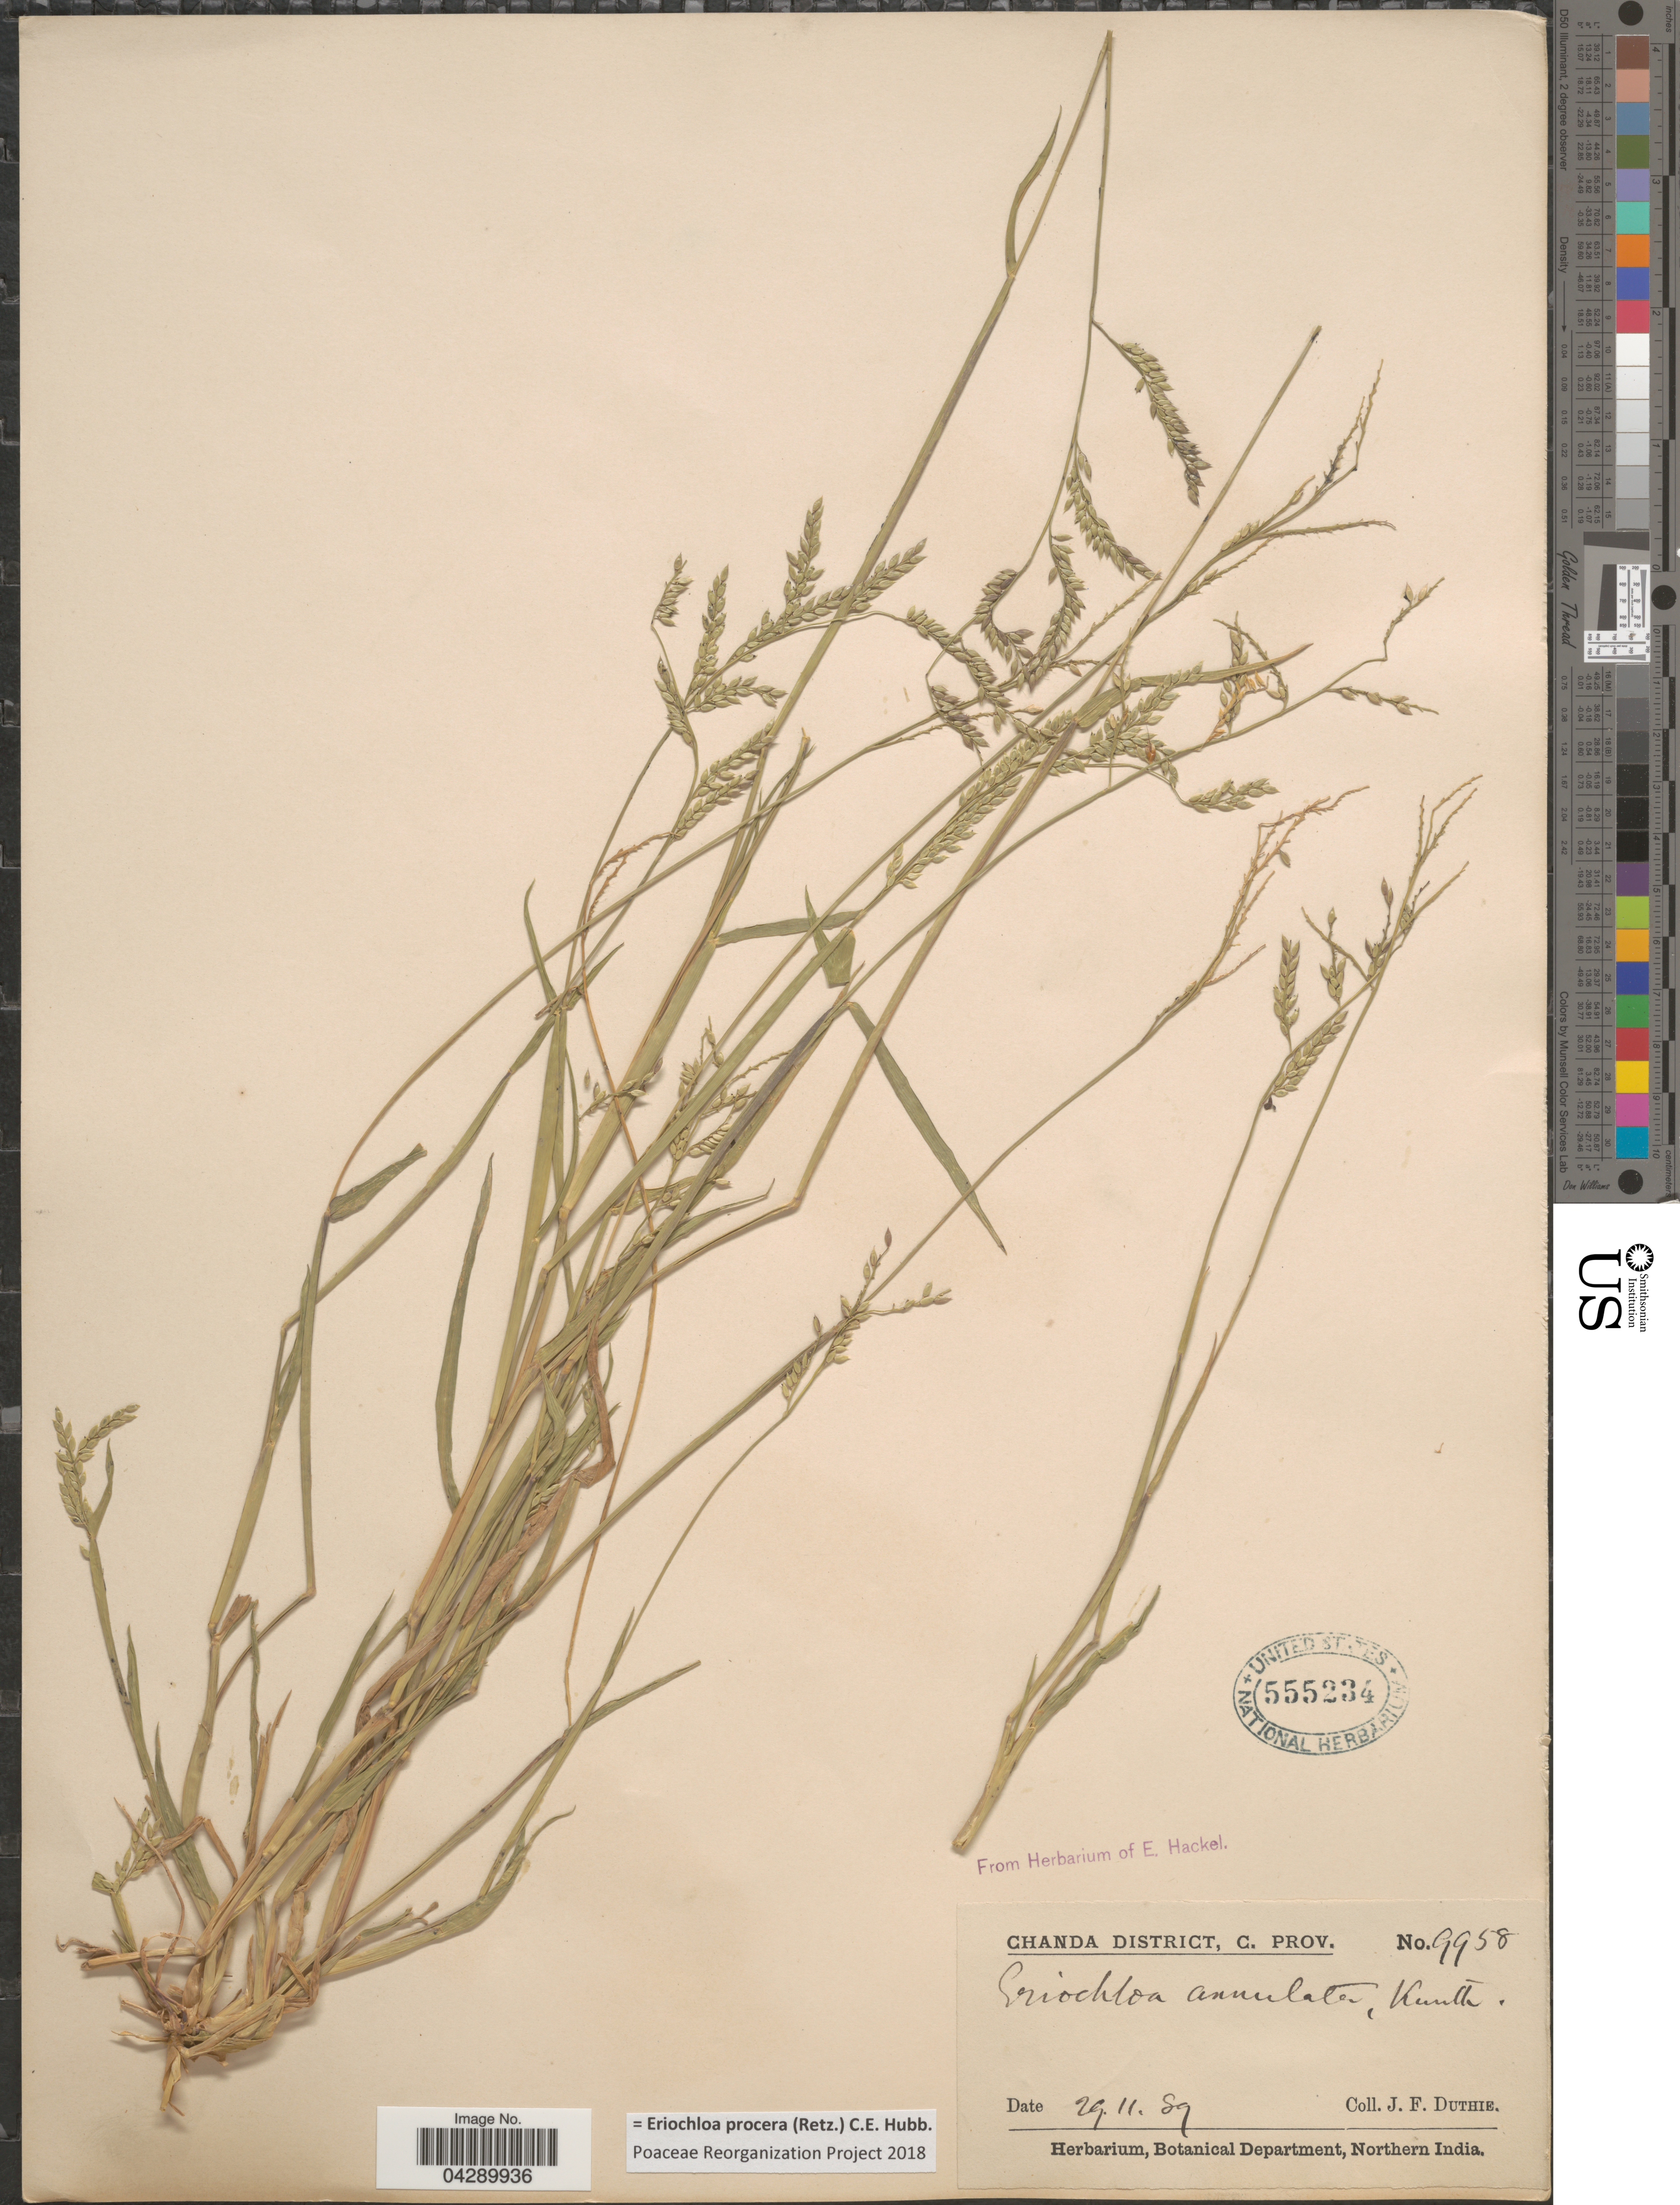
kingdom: Plantae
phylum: Tracheophyta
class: Liliopsida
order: Poales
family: Poaceae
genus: Eriochloa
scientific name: Eriochloa procera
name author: (Retz.) C.E. Hubb.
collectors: J. F. Duthie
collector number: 9958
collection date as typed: Transcribed d/m/y: 29/11/89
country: India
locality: Chanda District, C. Prov.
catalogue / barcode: US 555234